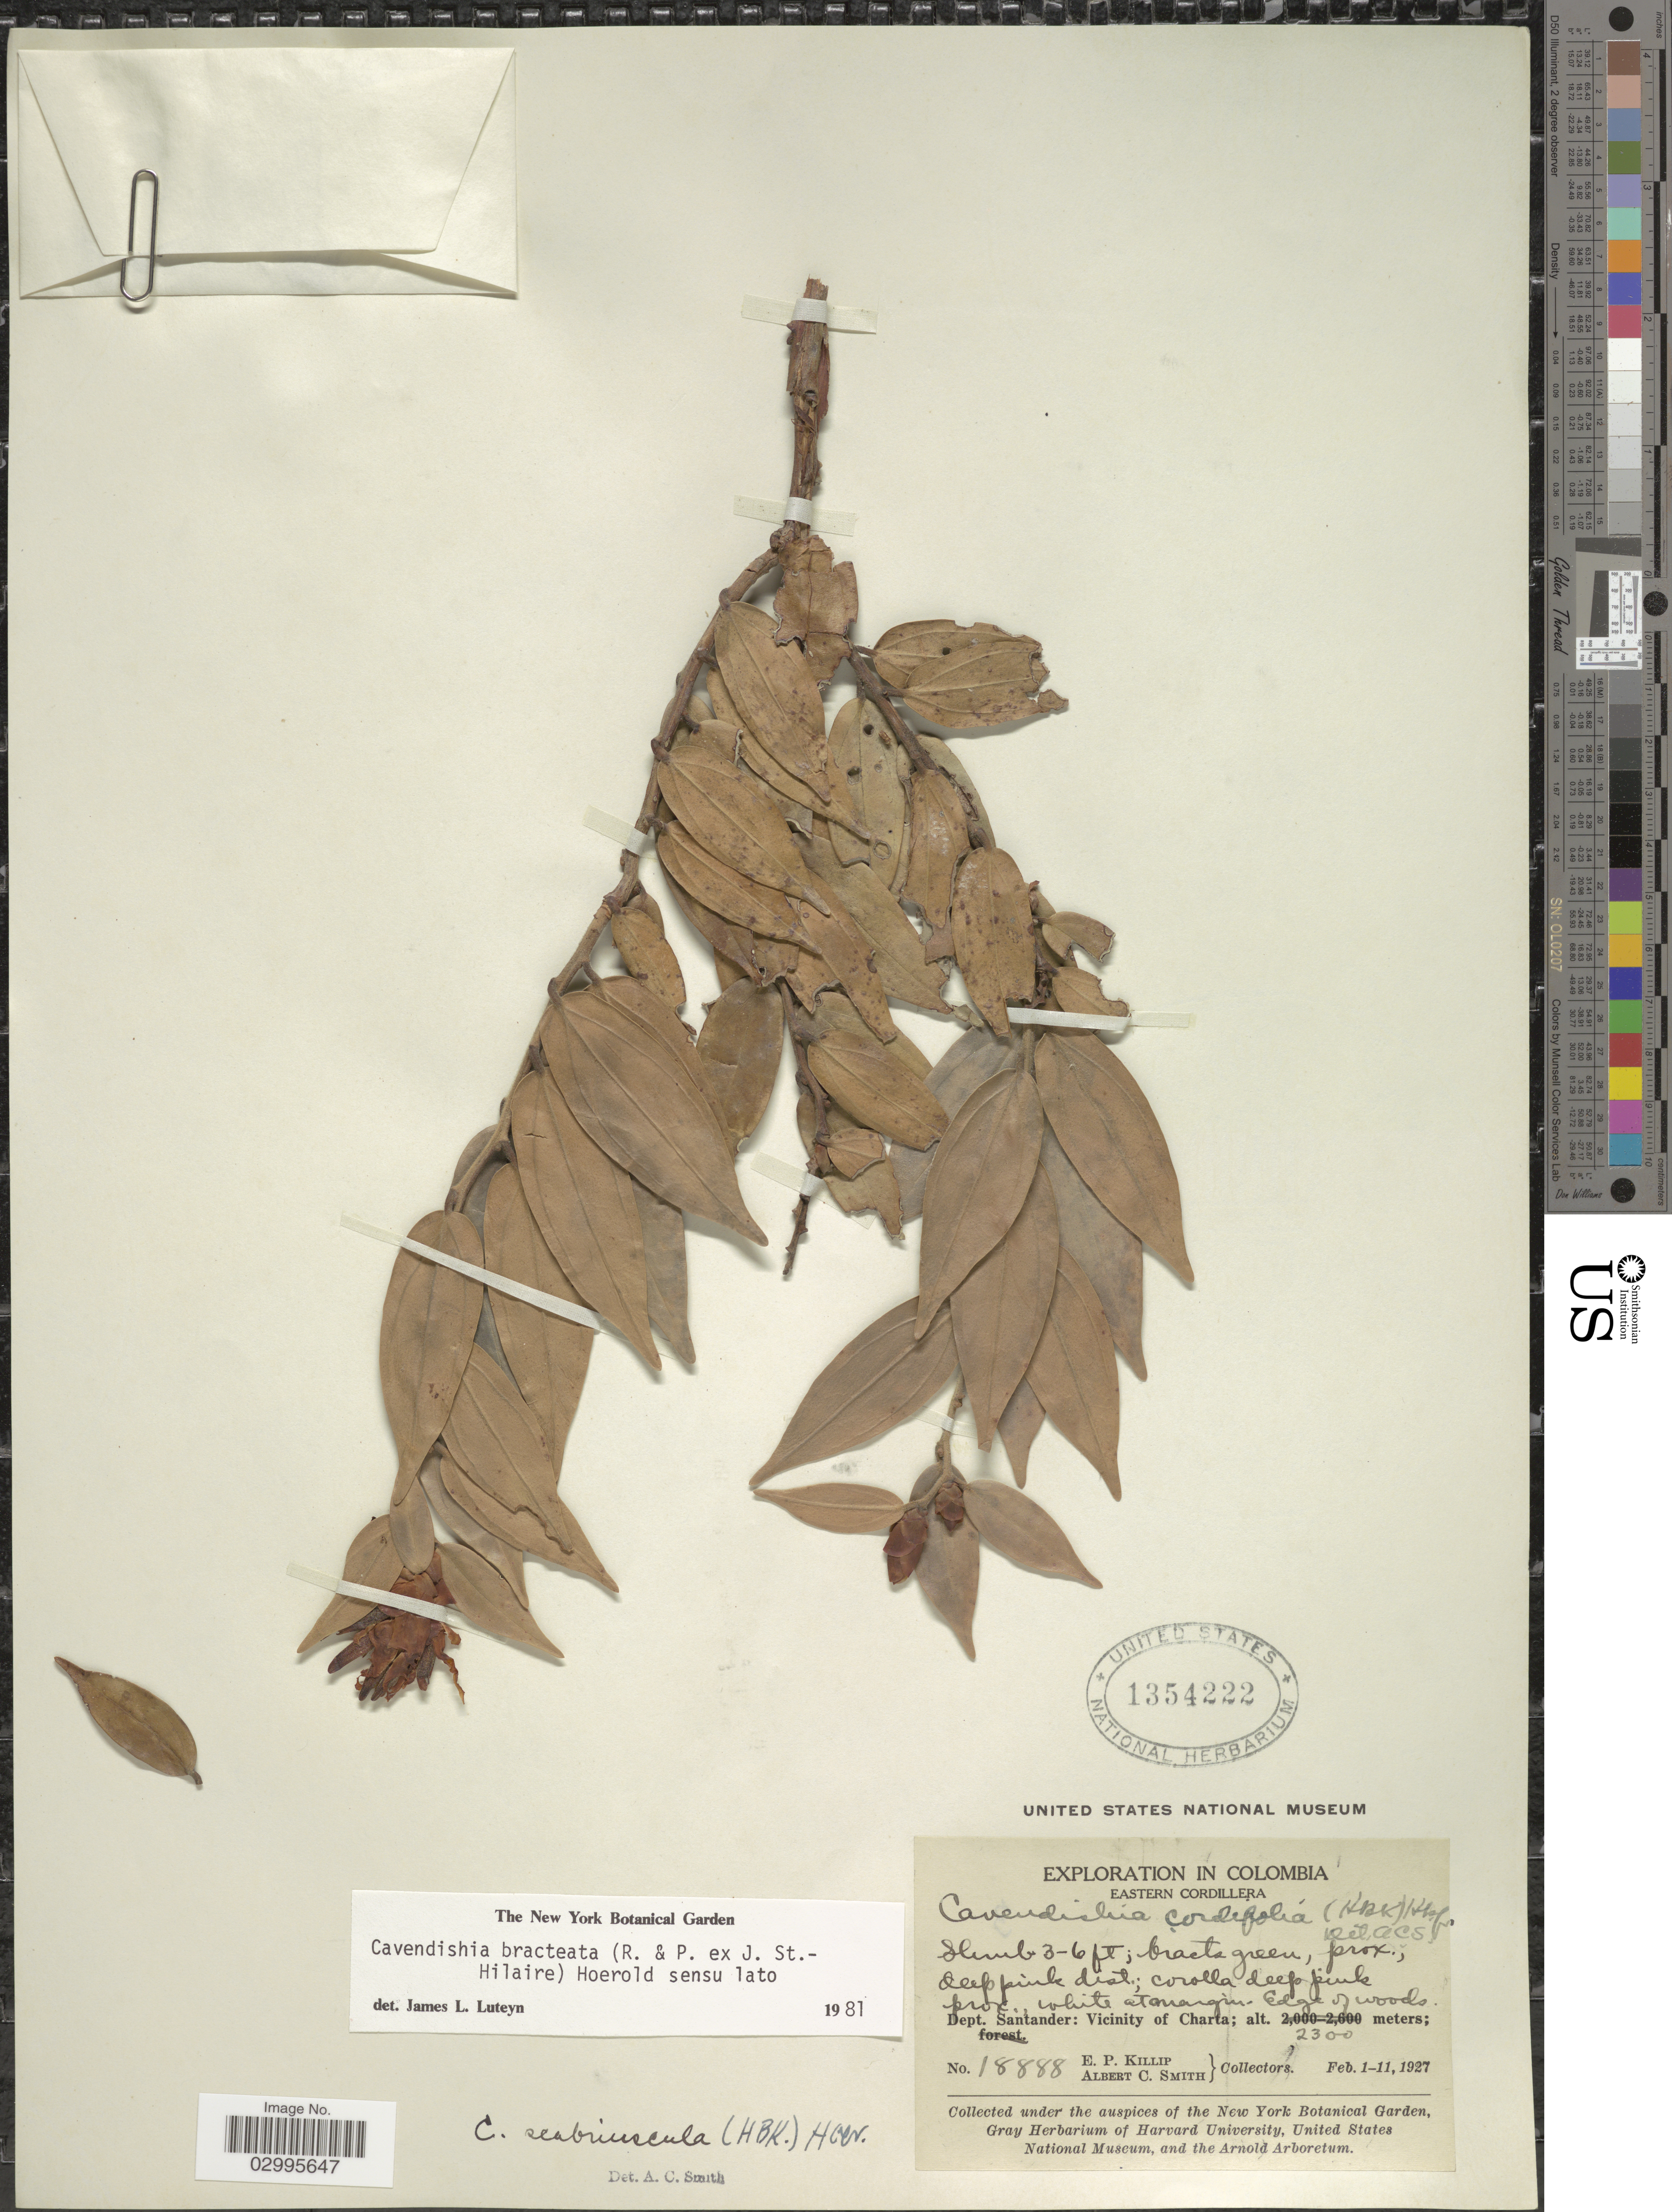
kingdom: Plantae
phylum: Tracheophyta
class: Magnoliopsida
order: Ericales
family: Ericaceae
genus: Cavendishia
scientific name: Cavendishia bracteata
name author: (Ruiz & Pav. ex J. St.-Hil.) Hoerold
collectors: E. P. Killip & A. C. Smith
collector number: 18888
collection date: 1927-02-01/1927-02-11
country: Colombia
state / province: Santander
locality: Eastern Cordillera. Dept. Santander: Vicinity of Charta.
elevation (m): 2300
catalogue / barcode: US 1354222